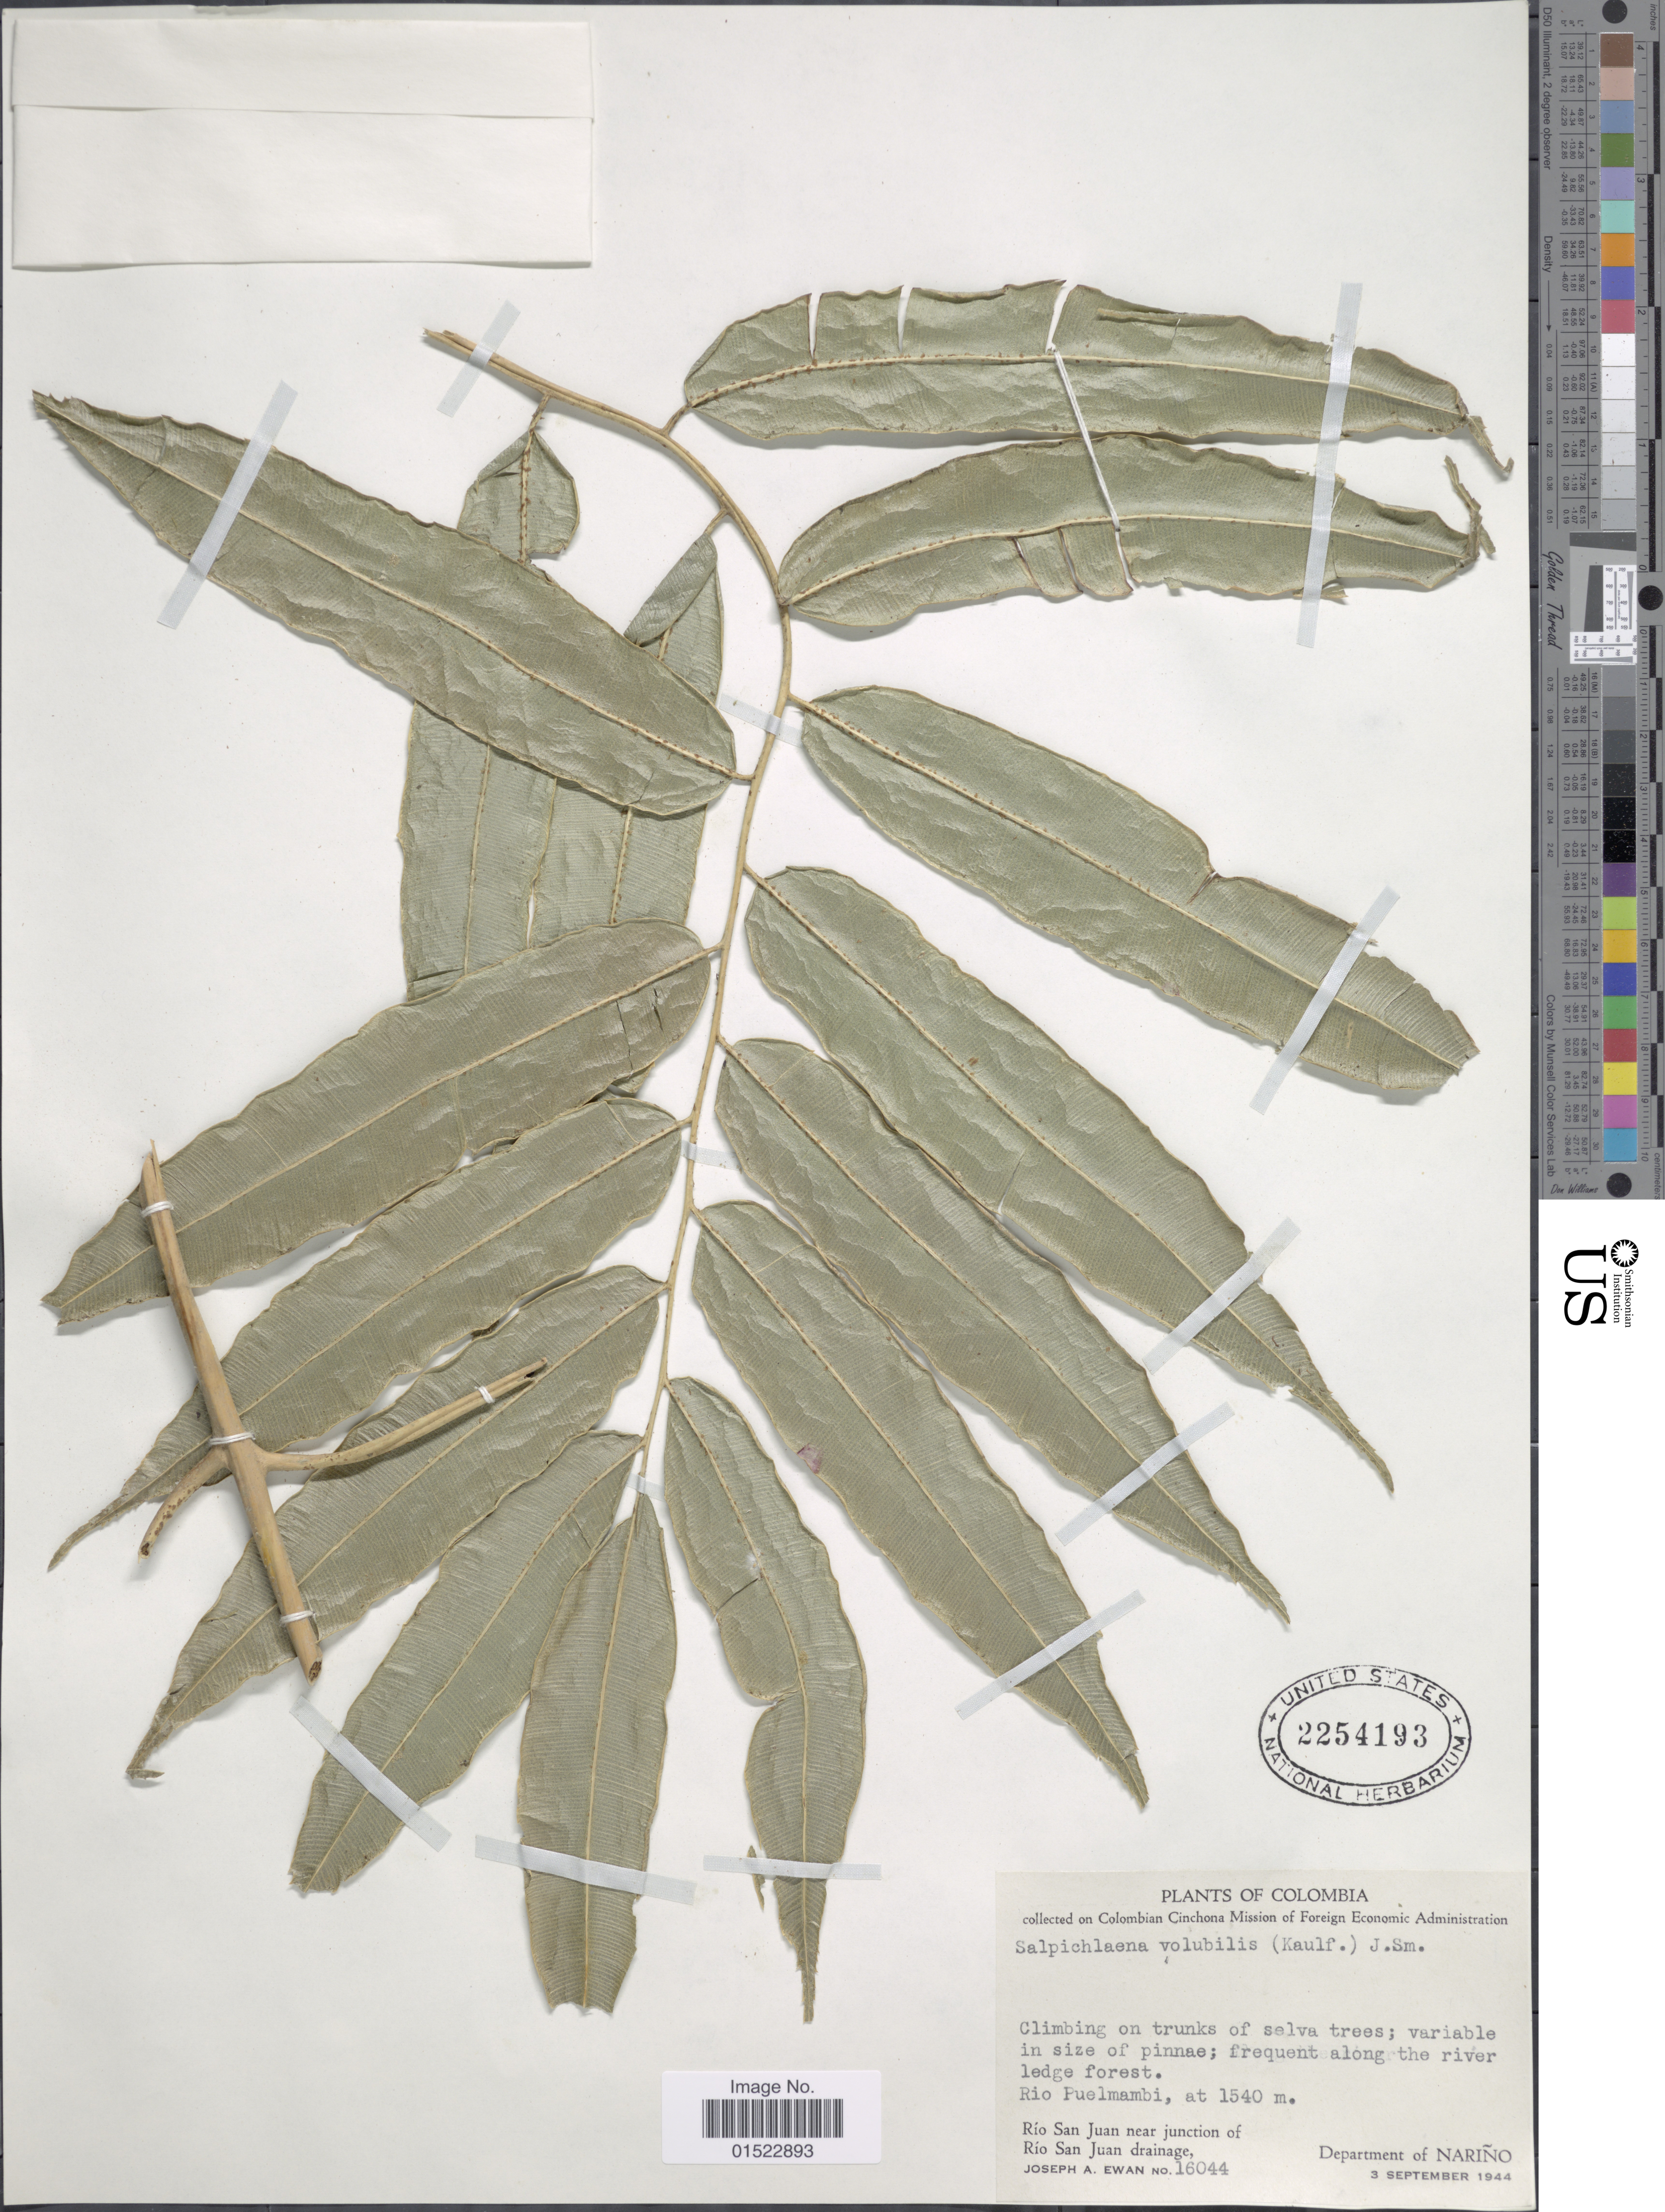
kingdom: Plantae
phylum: Tracheophyta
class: Polypodiopsida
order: Polypodiales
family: Blechnaceae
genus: Salpichlaena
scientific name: Salpichlaena volubilis subsp. volubilis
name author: (Kaulf.) J. Sm.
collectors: J. A. Ewan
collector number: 16044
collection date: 1944-09-03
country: Colombia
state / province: Nariño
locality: Department Ñarino, Rio Puelmambi, Rio San Juan near junction of Rio San Juan drainage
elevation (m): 1540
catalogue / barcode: US 2254193